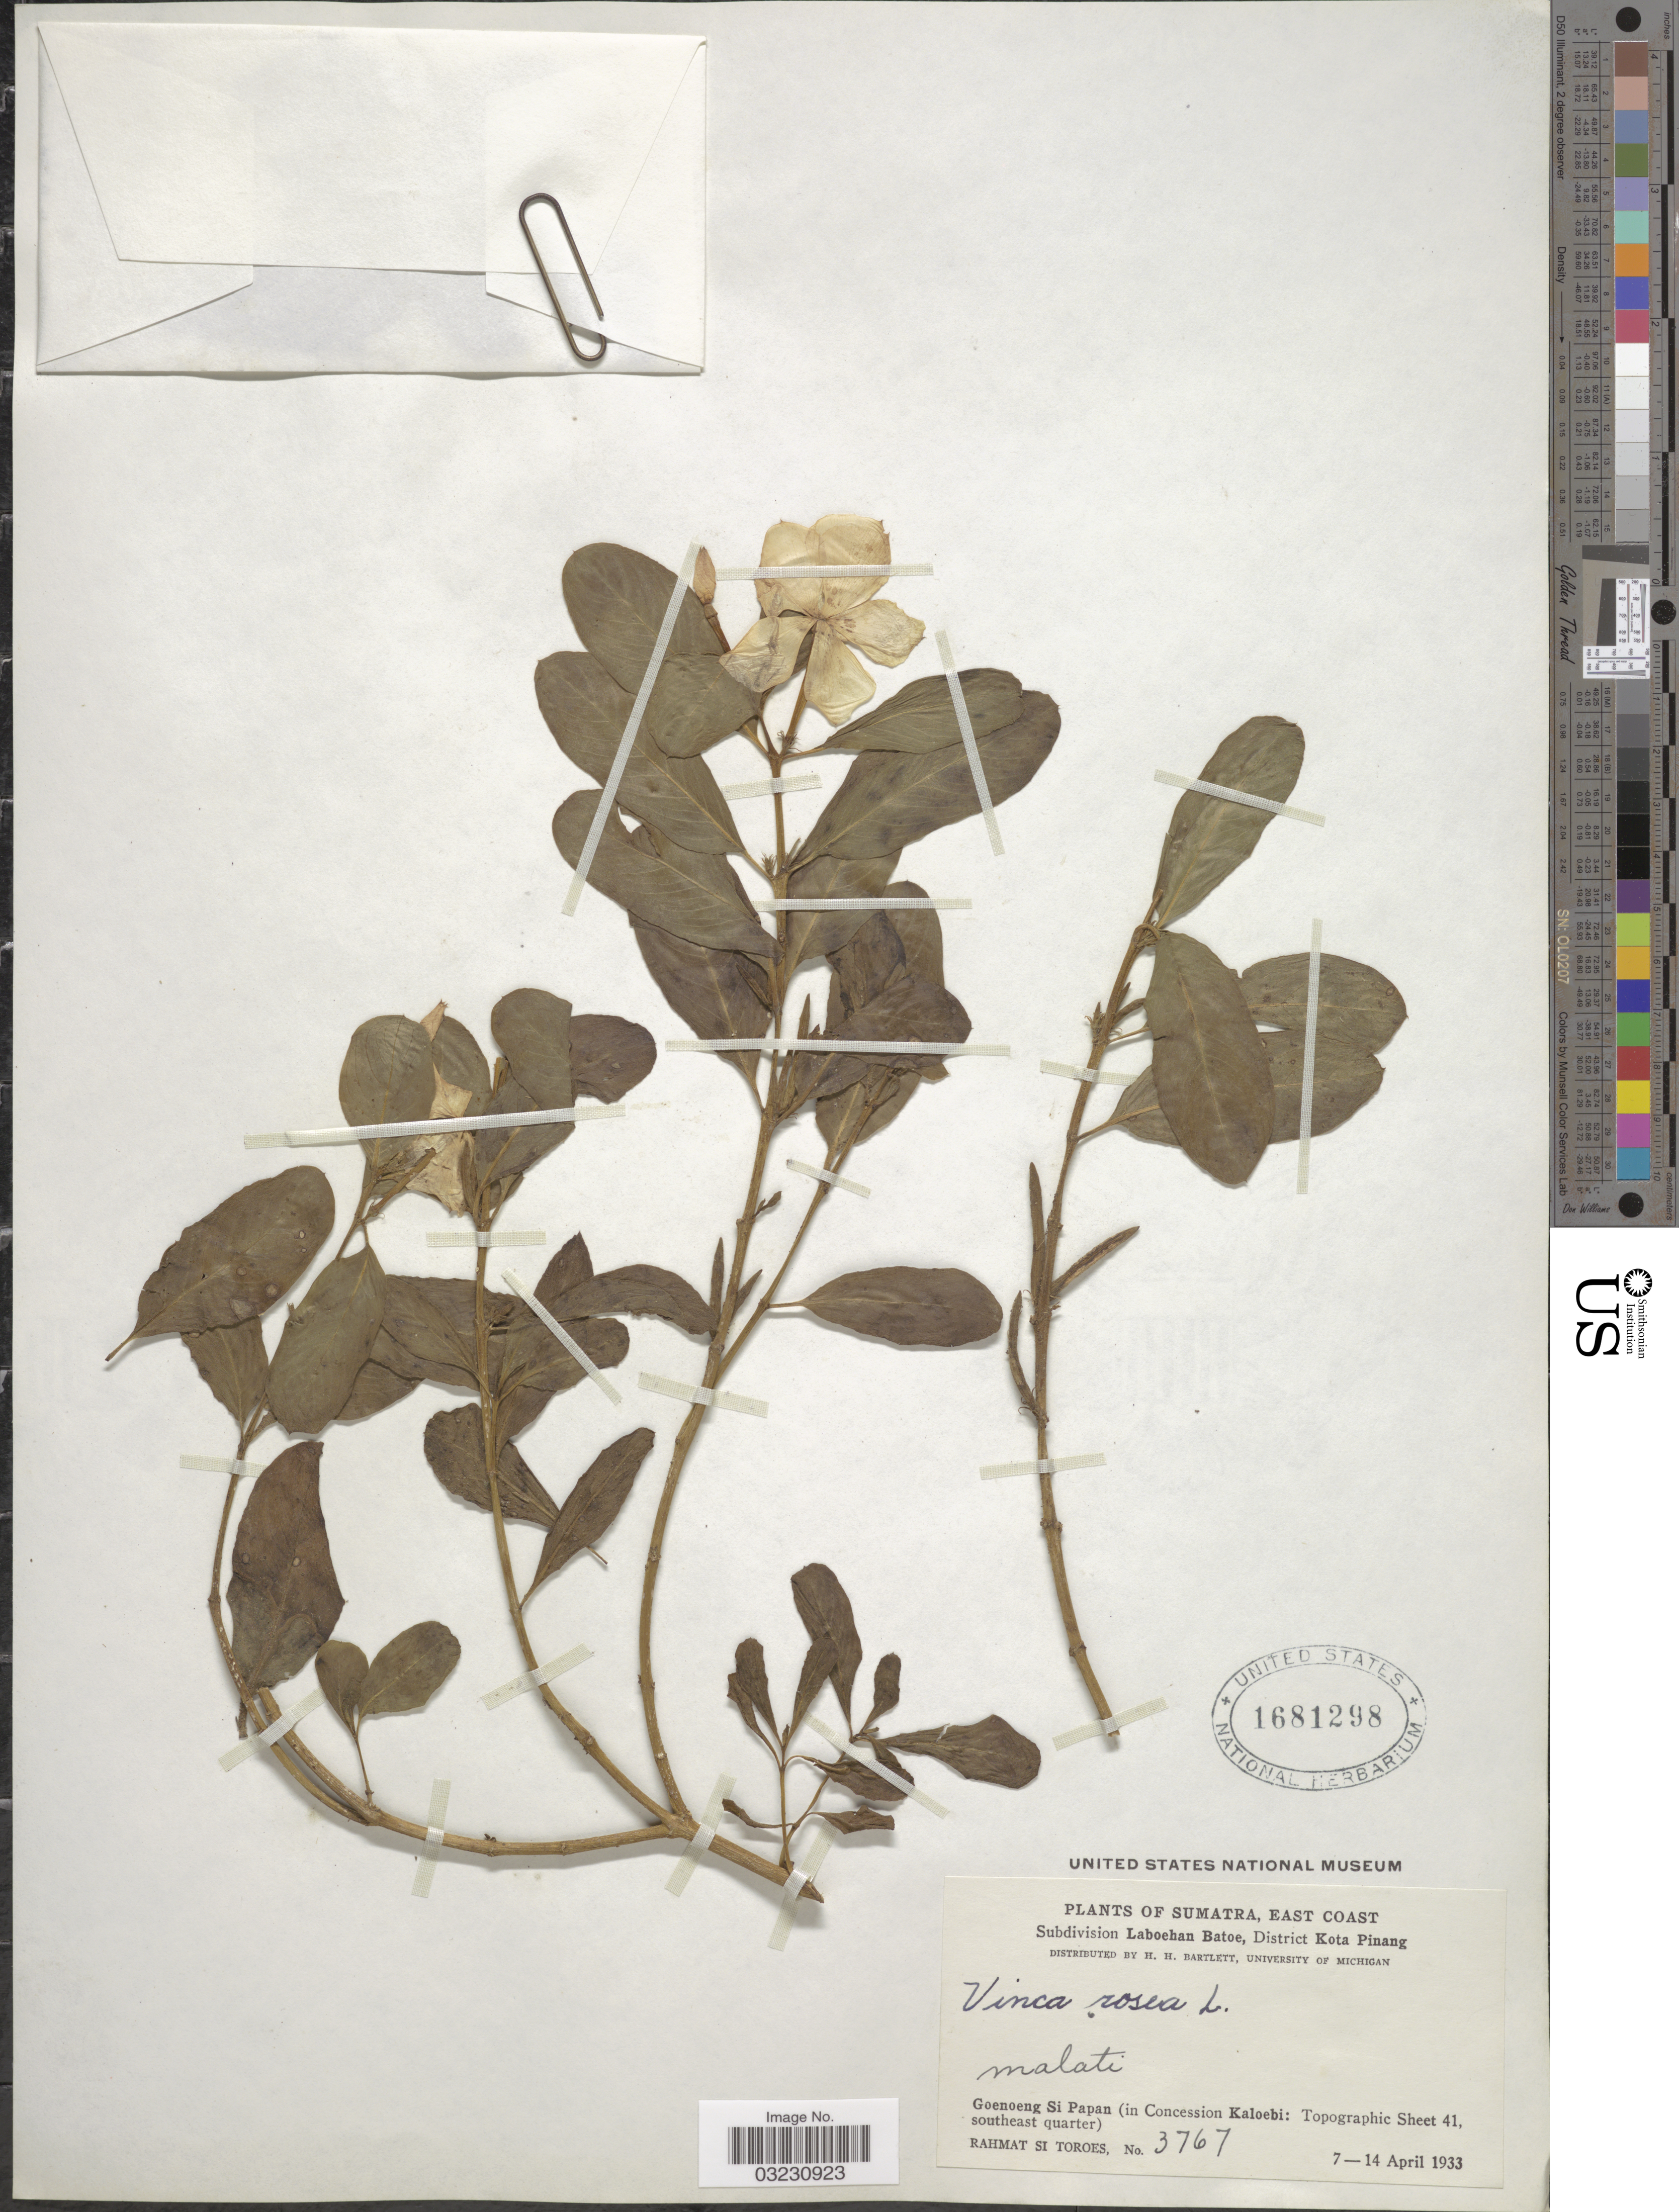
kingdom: Plantae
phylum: Tracheophyta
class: Magnoliopsida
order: Gentianales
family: Apocynaceae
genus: Catharanthus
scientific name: Catharanthus roseus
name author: (L.) G. Don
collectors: Rahmat Si Boeea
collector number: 3767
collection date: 1933-04-07/1933-04-14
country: Indonesia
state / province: Sumatra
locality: East Coast. Subdivision Laboehan Batoe, District Kota Pinang. Goenoeng Si Papan (in Concession Kaloebi: Topographic Sheet 41, southeast quarter).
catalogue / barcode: US 1681298